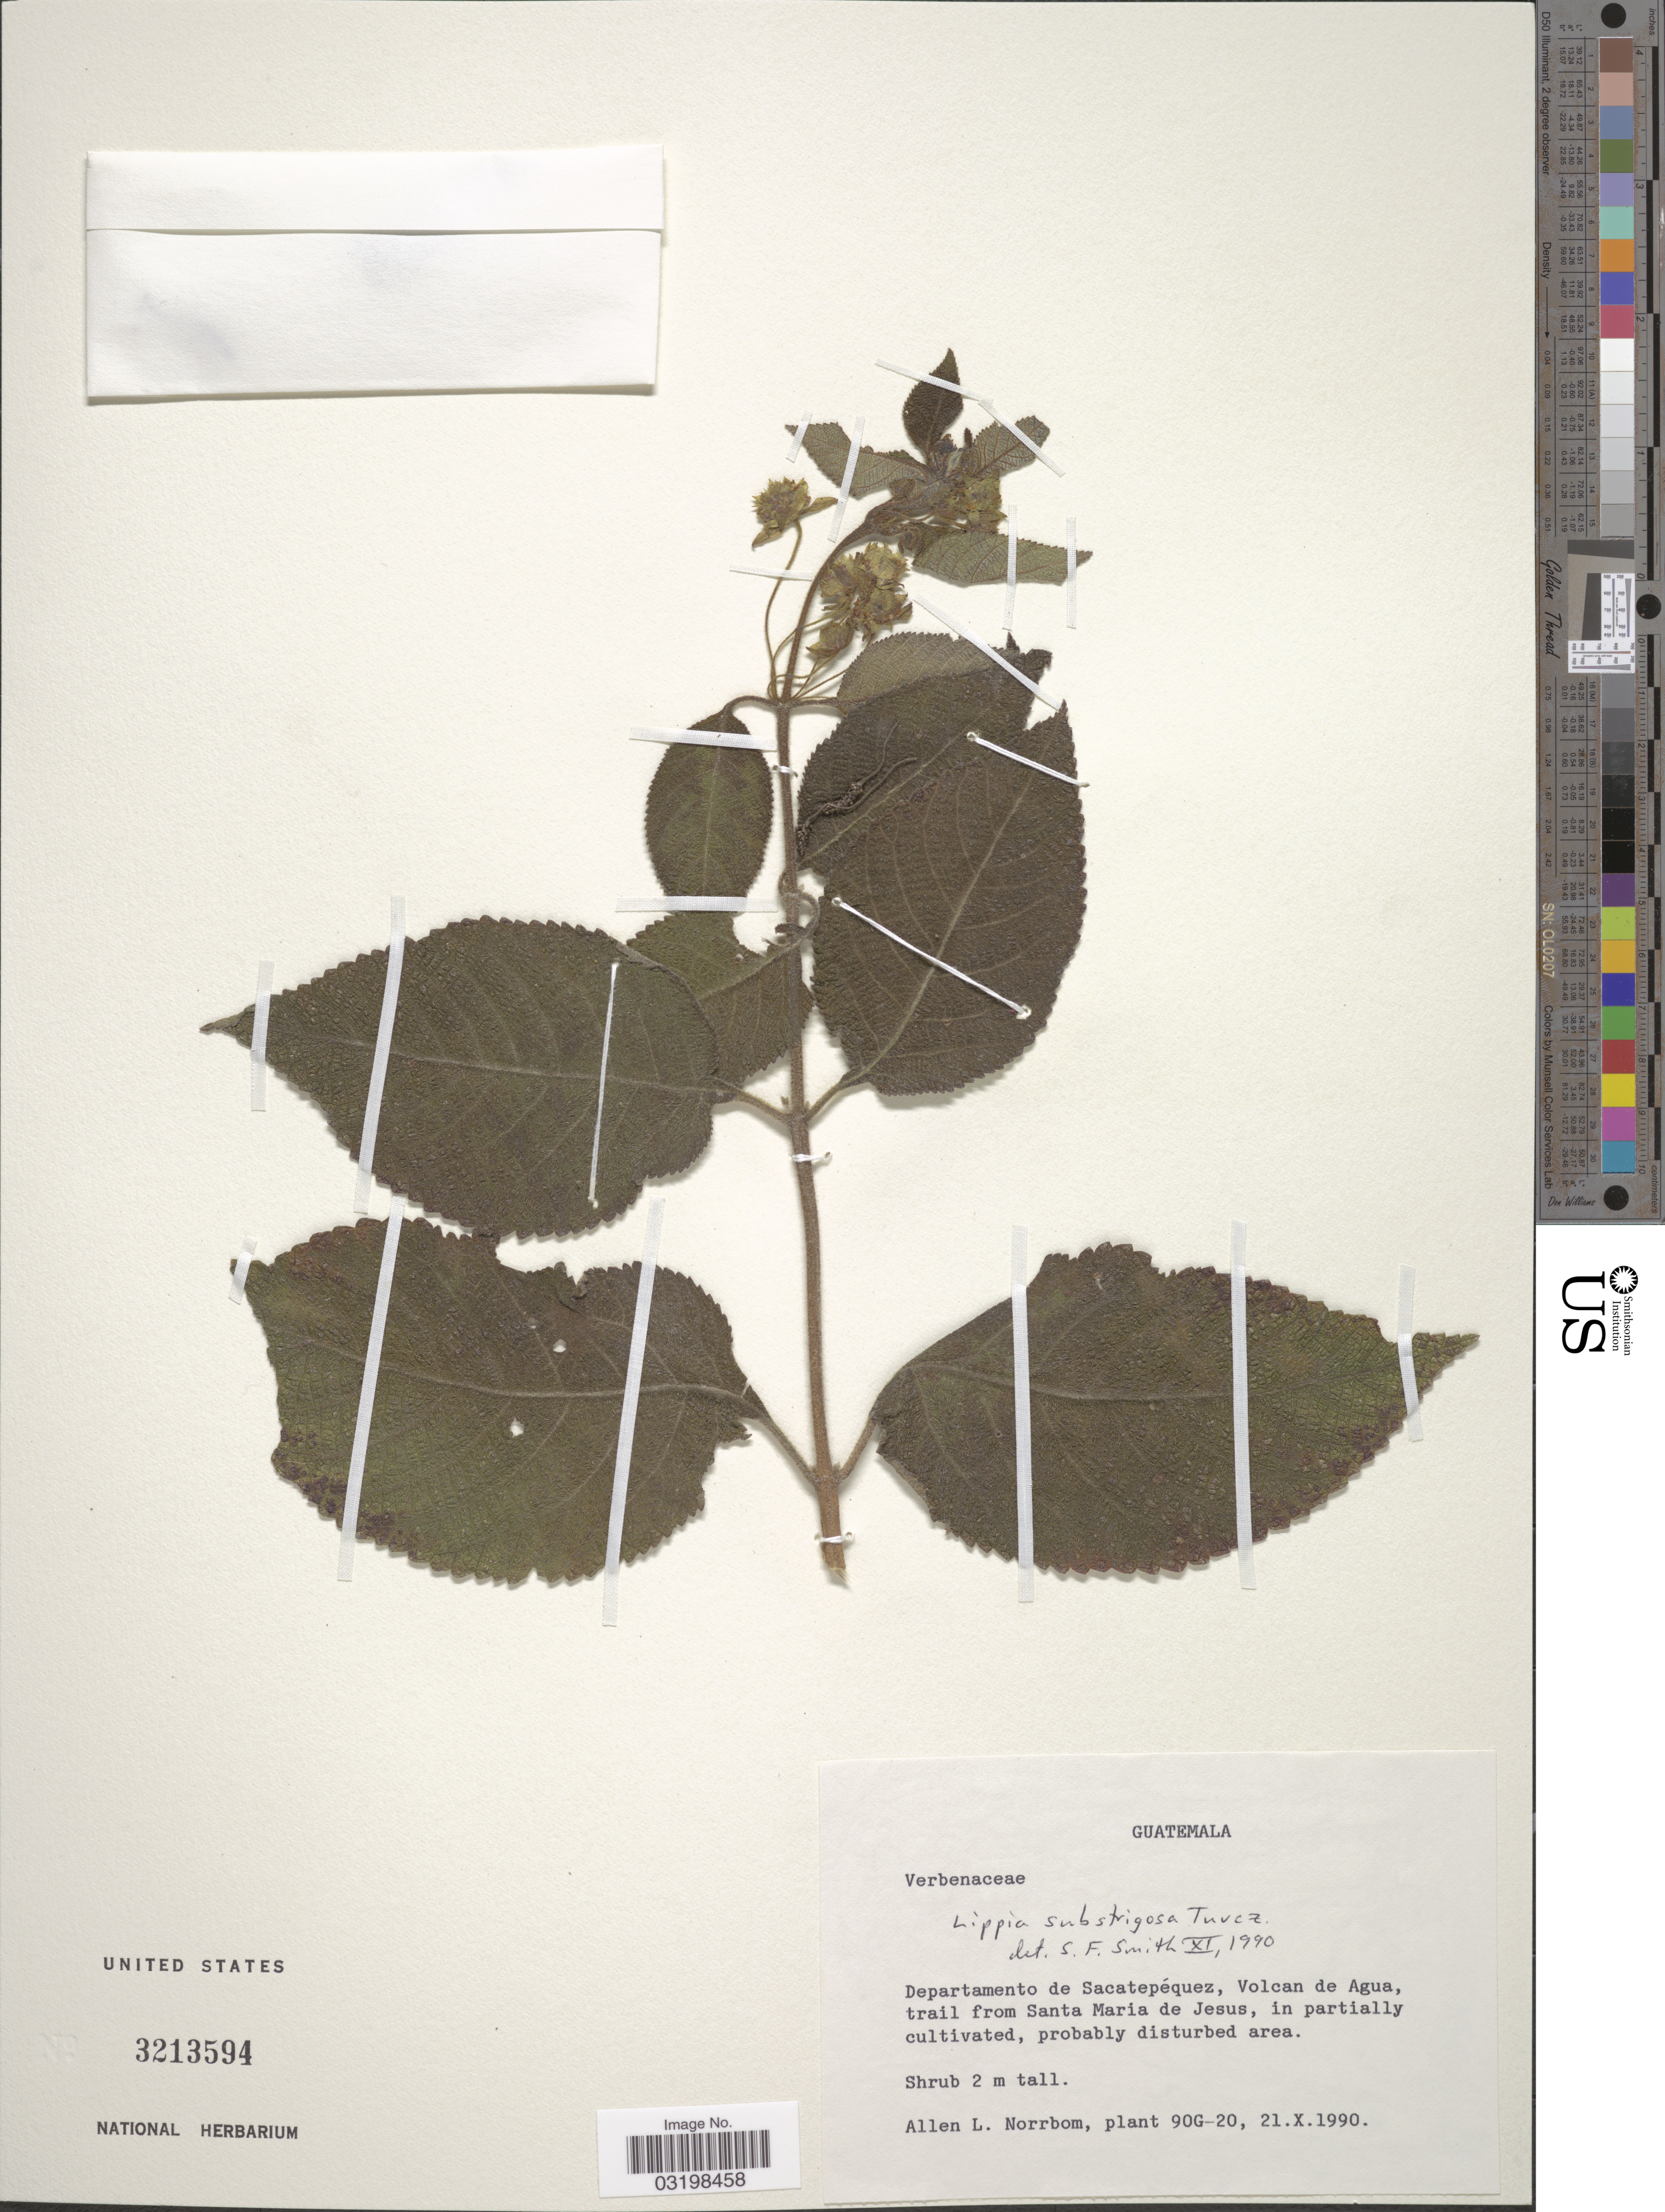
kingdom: Plantae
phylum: Tracheophyta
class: Magnoliopsida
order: Lamiales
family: Verbenaceae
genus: Lippia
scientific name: Lippia umbellata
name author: Cav.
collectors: A. L. Norrbom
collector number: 90G-20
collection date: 1990-10-21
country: Guatemala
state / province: Sacatepéquez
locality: Departamento de Sacatepéquez, Volcan de Agua, trail from Santa Maria de Jesus.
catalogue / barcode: US 3213594